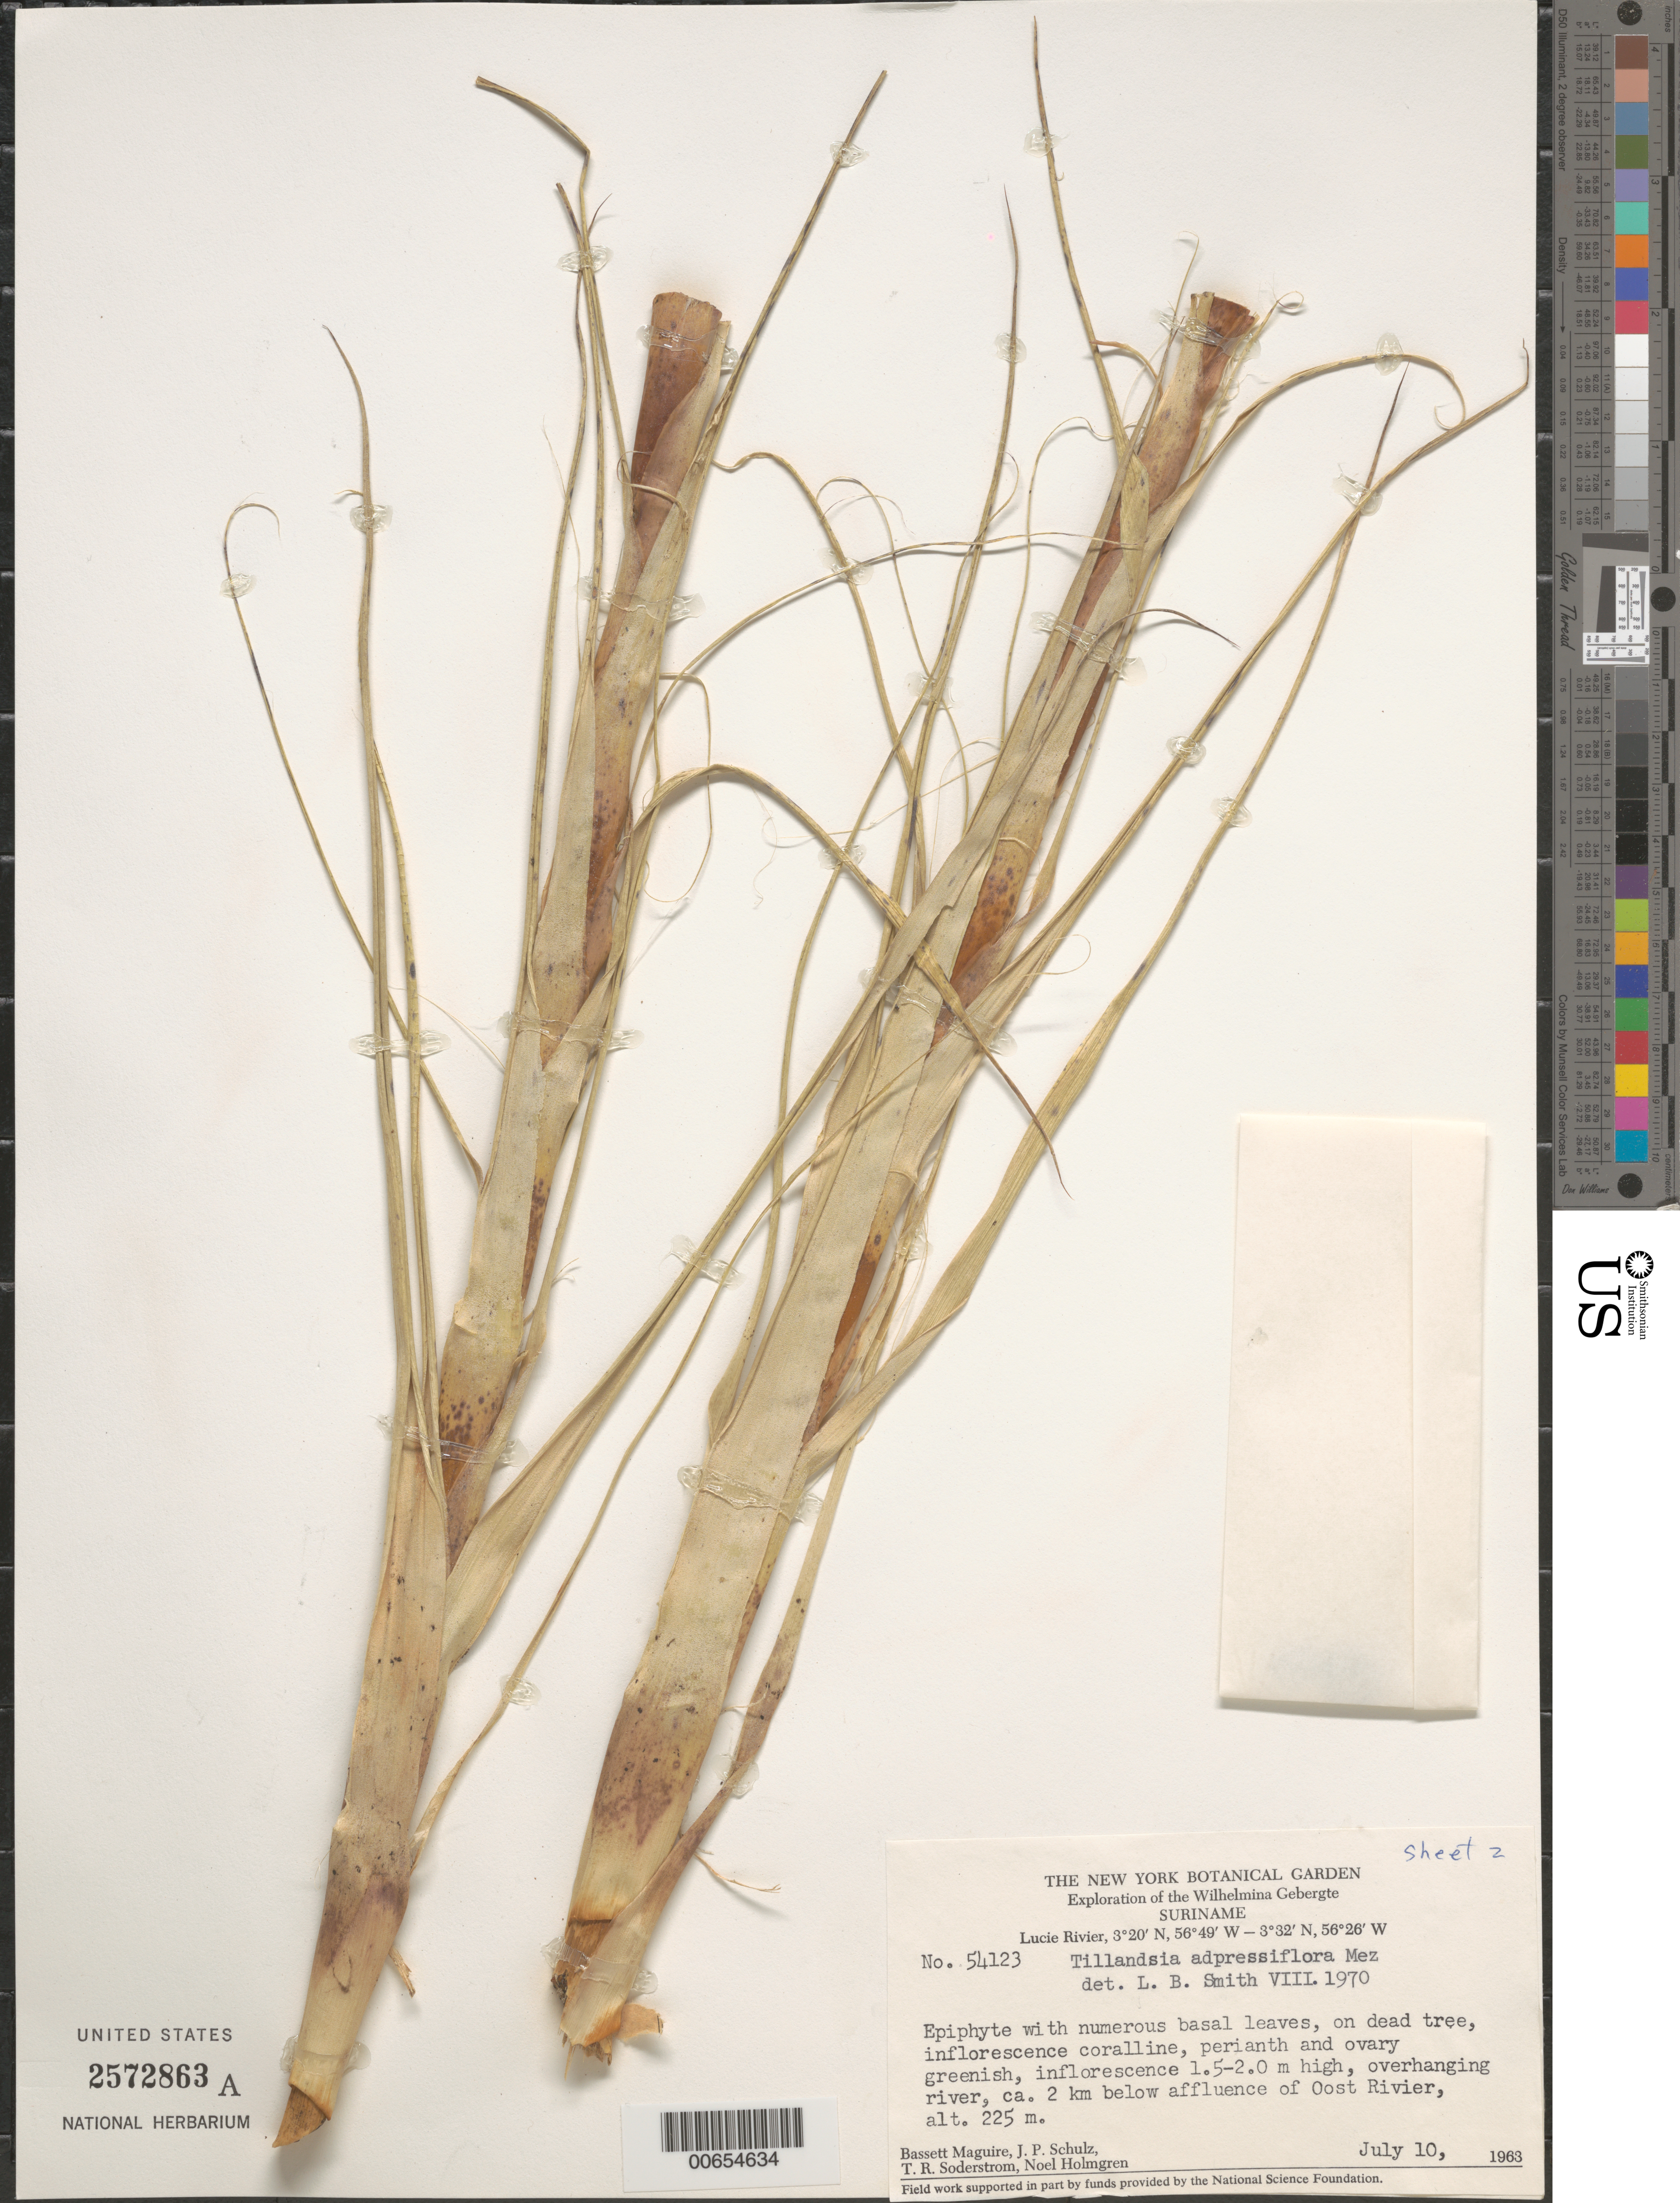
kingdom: Plantae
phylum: Tracheophyta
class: Liliopsida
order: Poales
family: Bromeliaceae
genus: Tillandsia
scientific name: Tillandsia adpressiflora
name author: Mez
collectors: B. Maguire, J. P. Schulz, T. R. Soderstrom & N. H. Holmgren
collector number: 54123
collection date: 1963-07-10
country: Suriname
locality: The Wilhelmina Gebergte. Overhanging river, ca. 2 km below affluence of Oost Rivier.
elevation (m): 225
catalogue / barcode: US 2572863